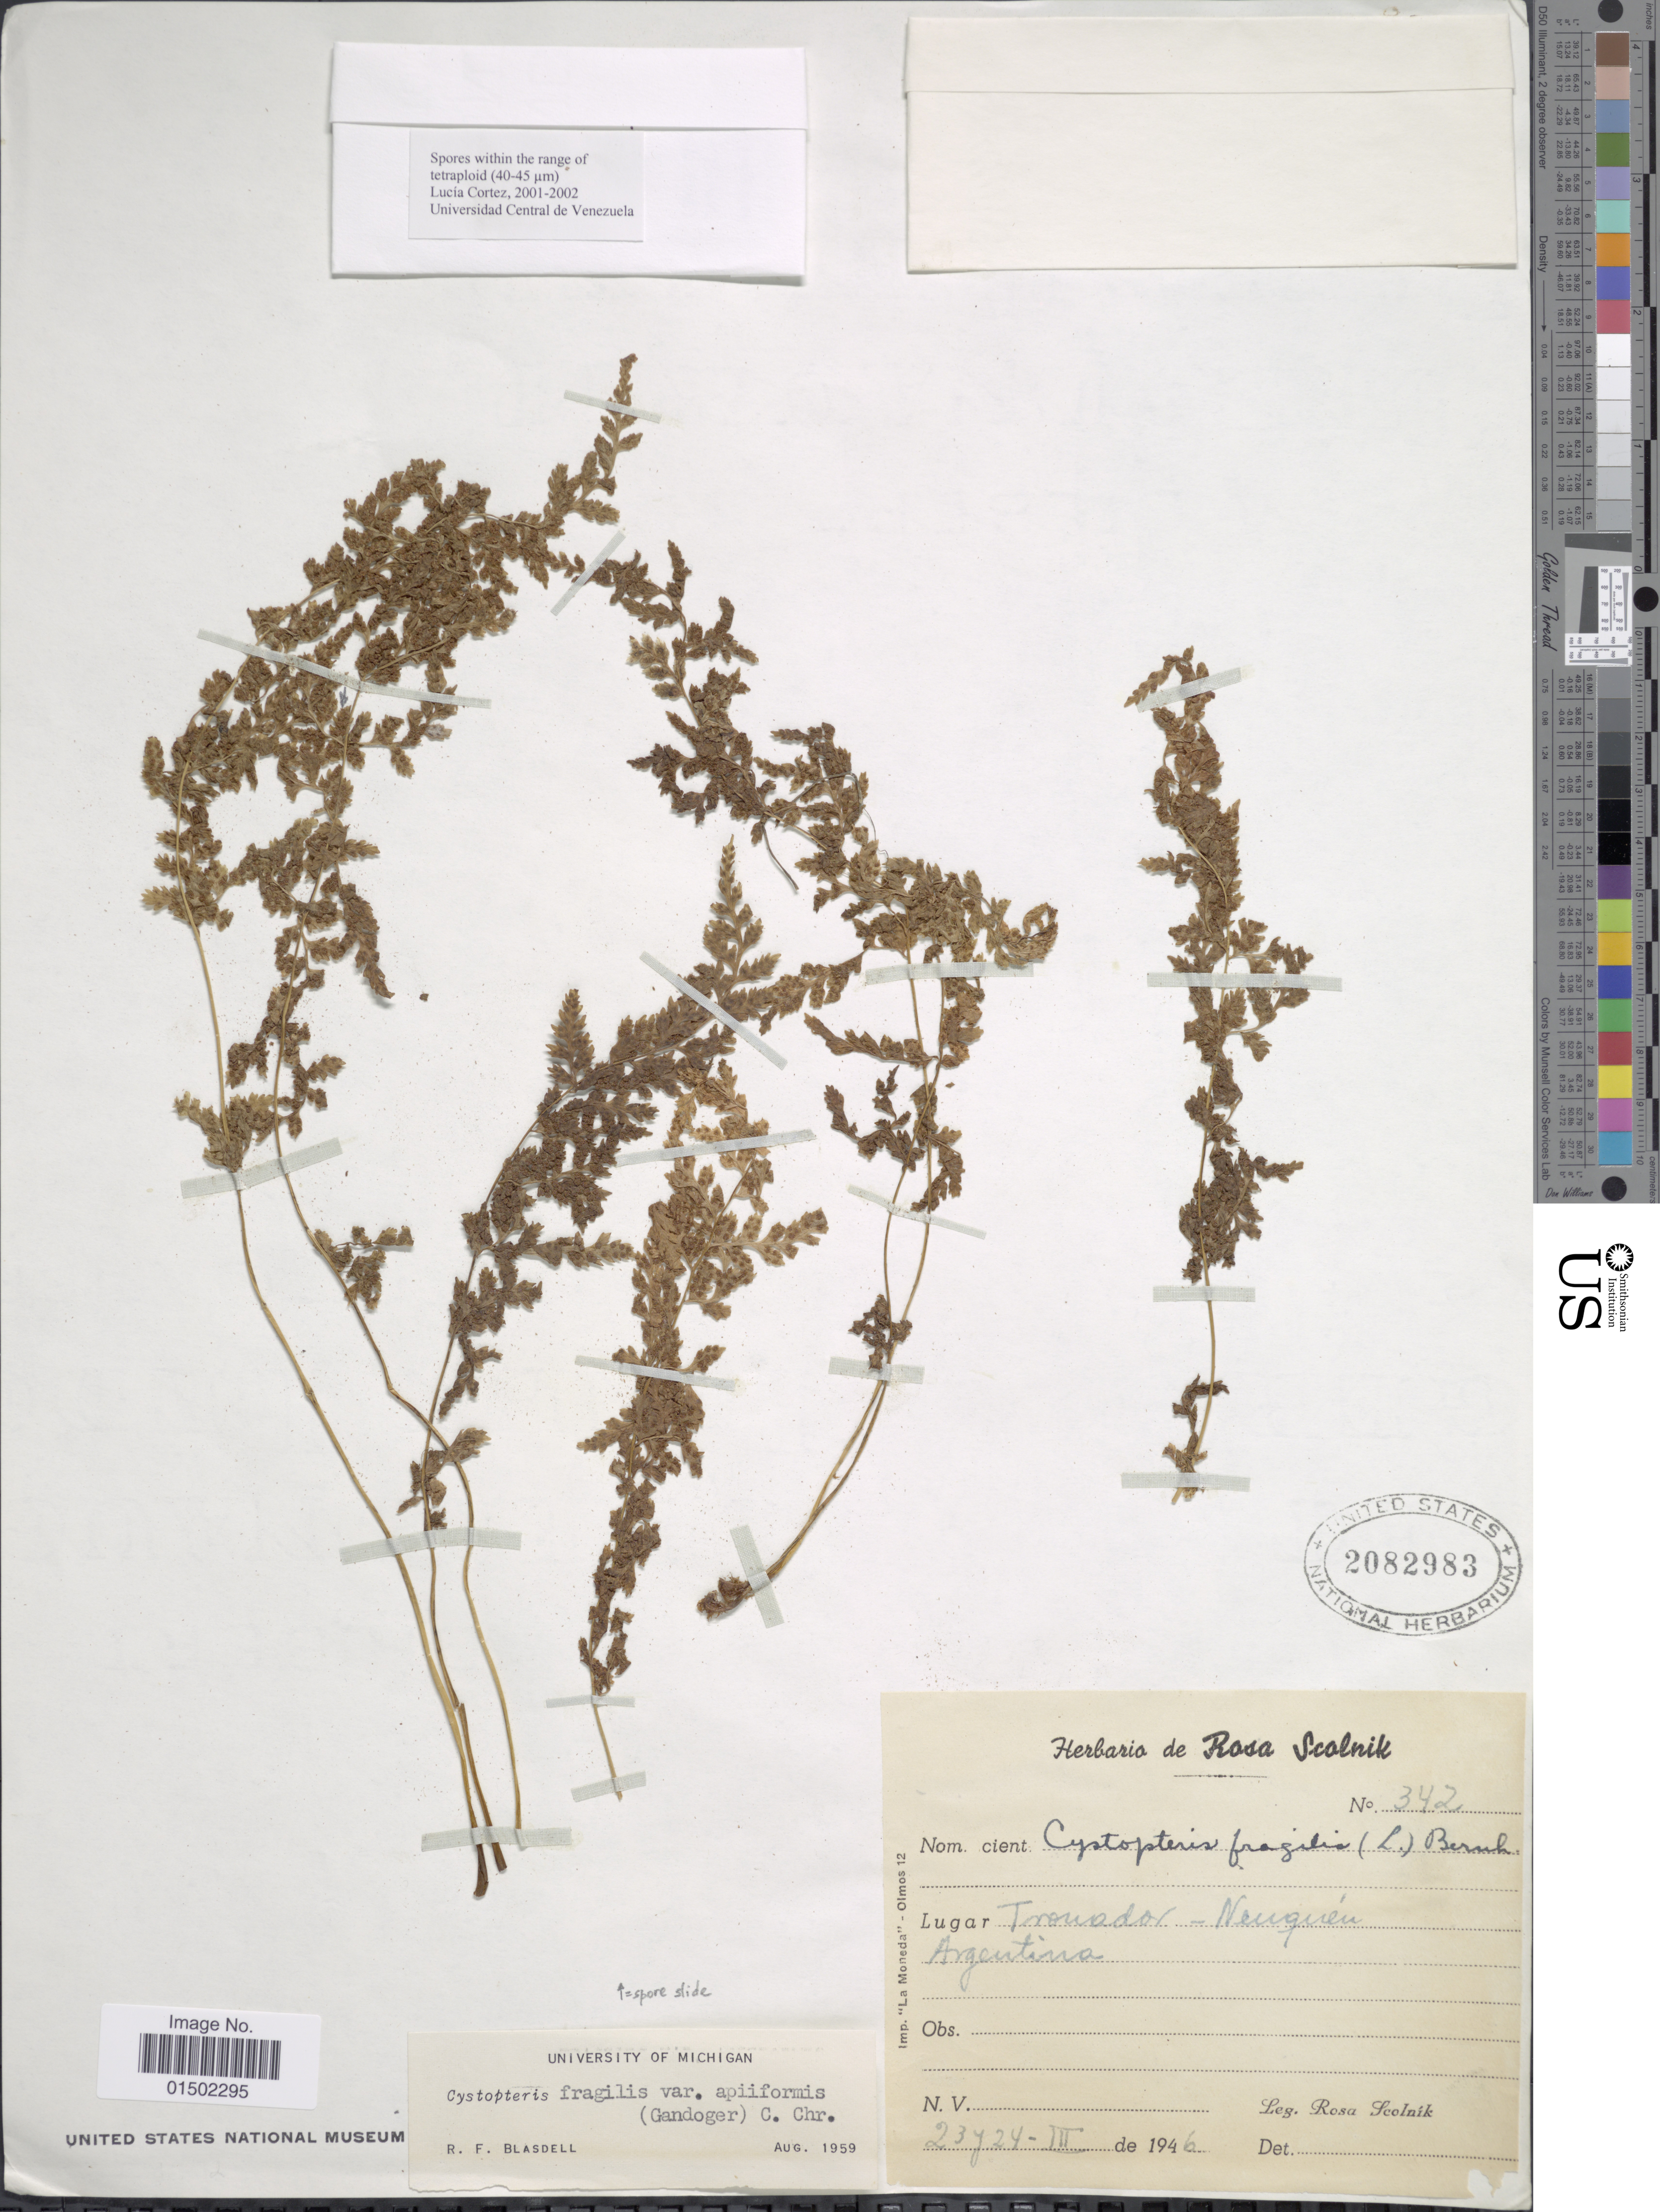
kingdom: Plantae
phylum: Tracheophyta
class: Polypodiopsida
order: Polypodiales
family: Cystopteridaceae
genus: Cystopteris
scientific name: Cystopteris fragilis var. apiiformis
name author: (Gand.) C. Chr.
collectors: R. Scolnik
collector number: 342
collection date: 1946-03-23/1946-03-24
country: Argentina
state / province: Neuquen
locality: Tronador - Neuquen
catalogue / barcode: US 2082983